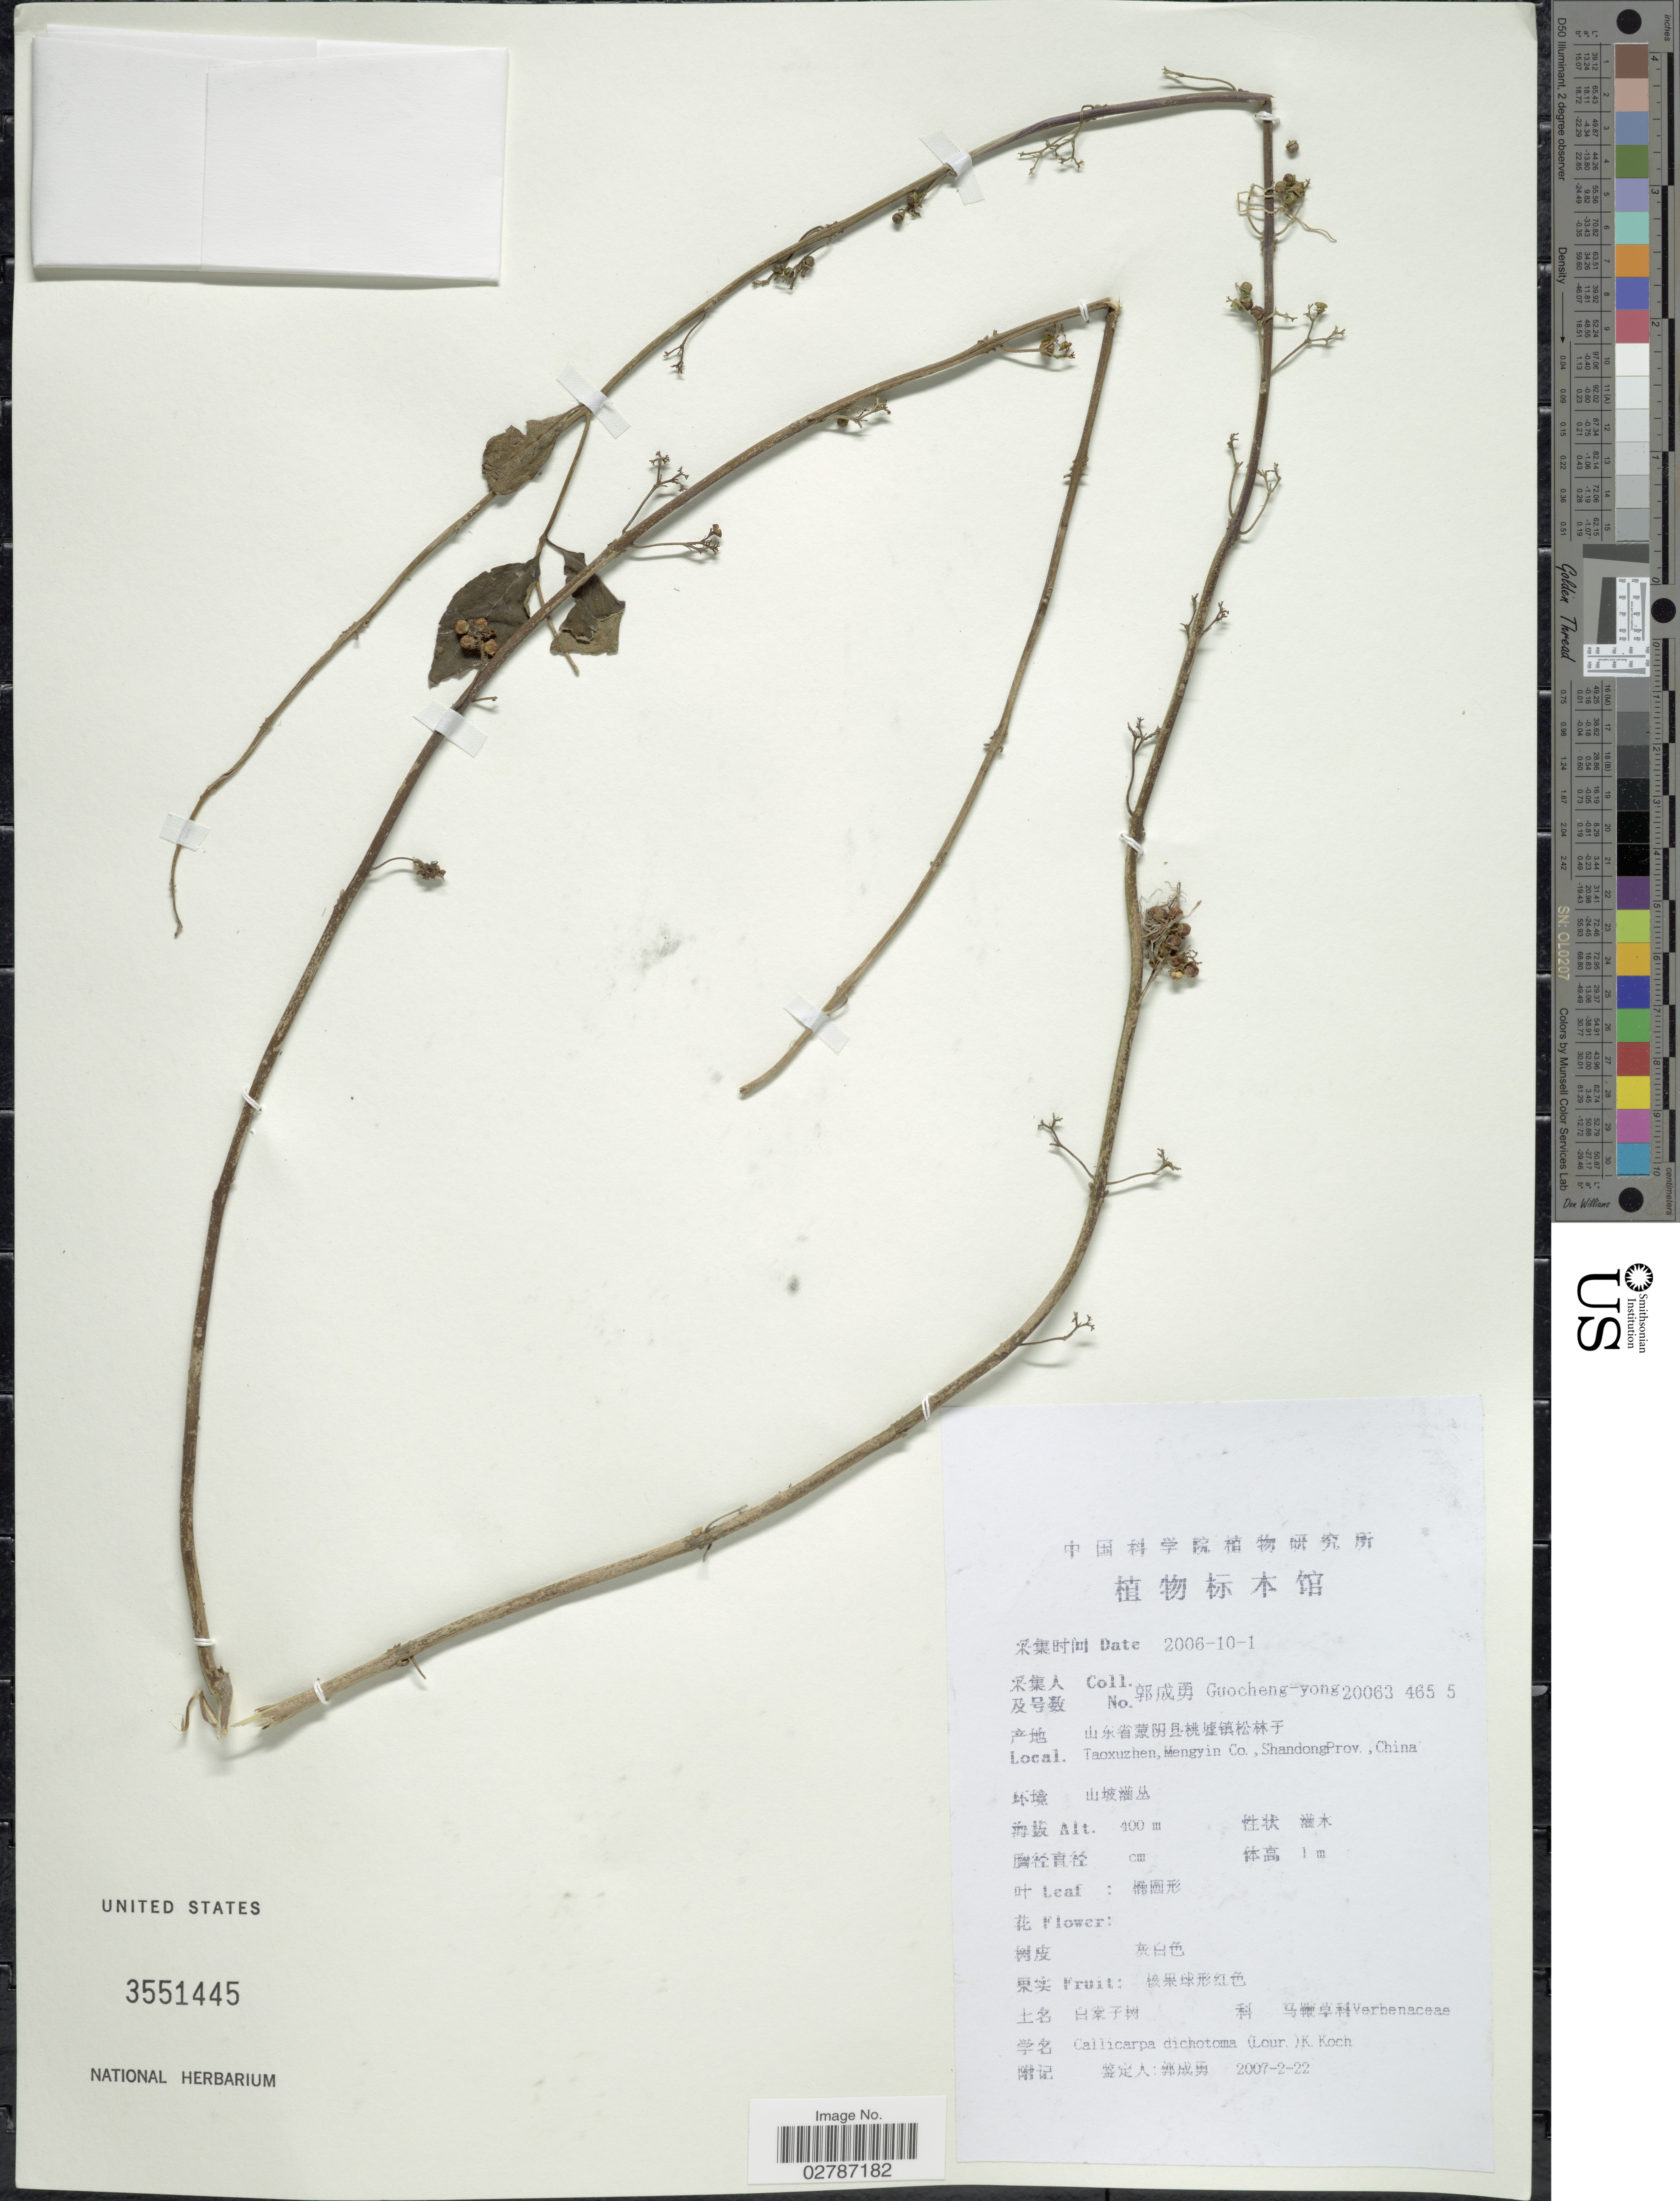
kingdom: Plantae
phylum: Tracheophyta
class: Magnoliopsida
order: Lamiales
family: Lamiaceae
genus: Callicarpa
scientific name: Callicarpa dichotoma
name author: (Lour.) K. Koch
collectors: Guo cheng-yong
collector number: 200634655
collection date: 2006-10-01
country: China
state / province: Shandong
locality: Taoxuzhen, Mengyin Co.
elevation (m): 400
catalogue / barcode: US 3551445